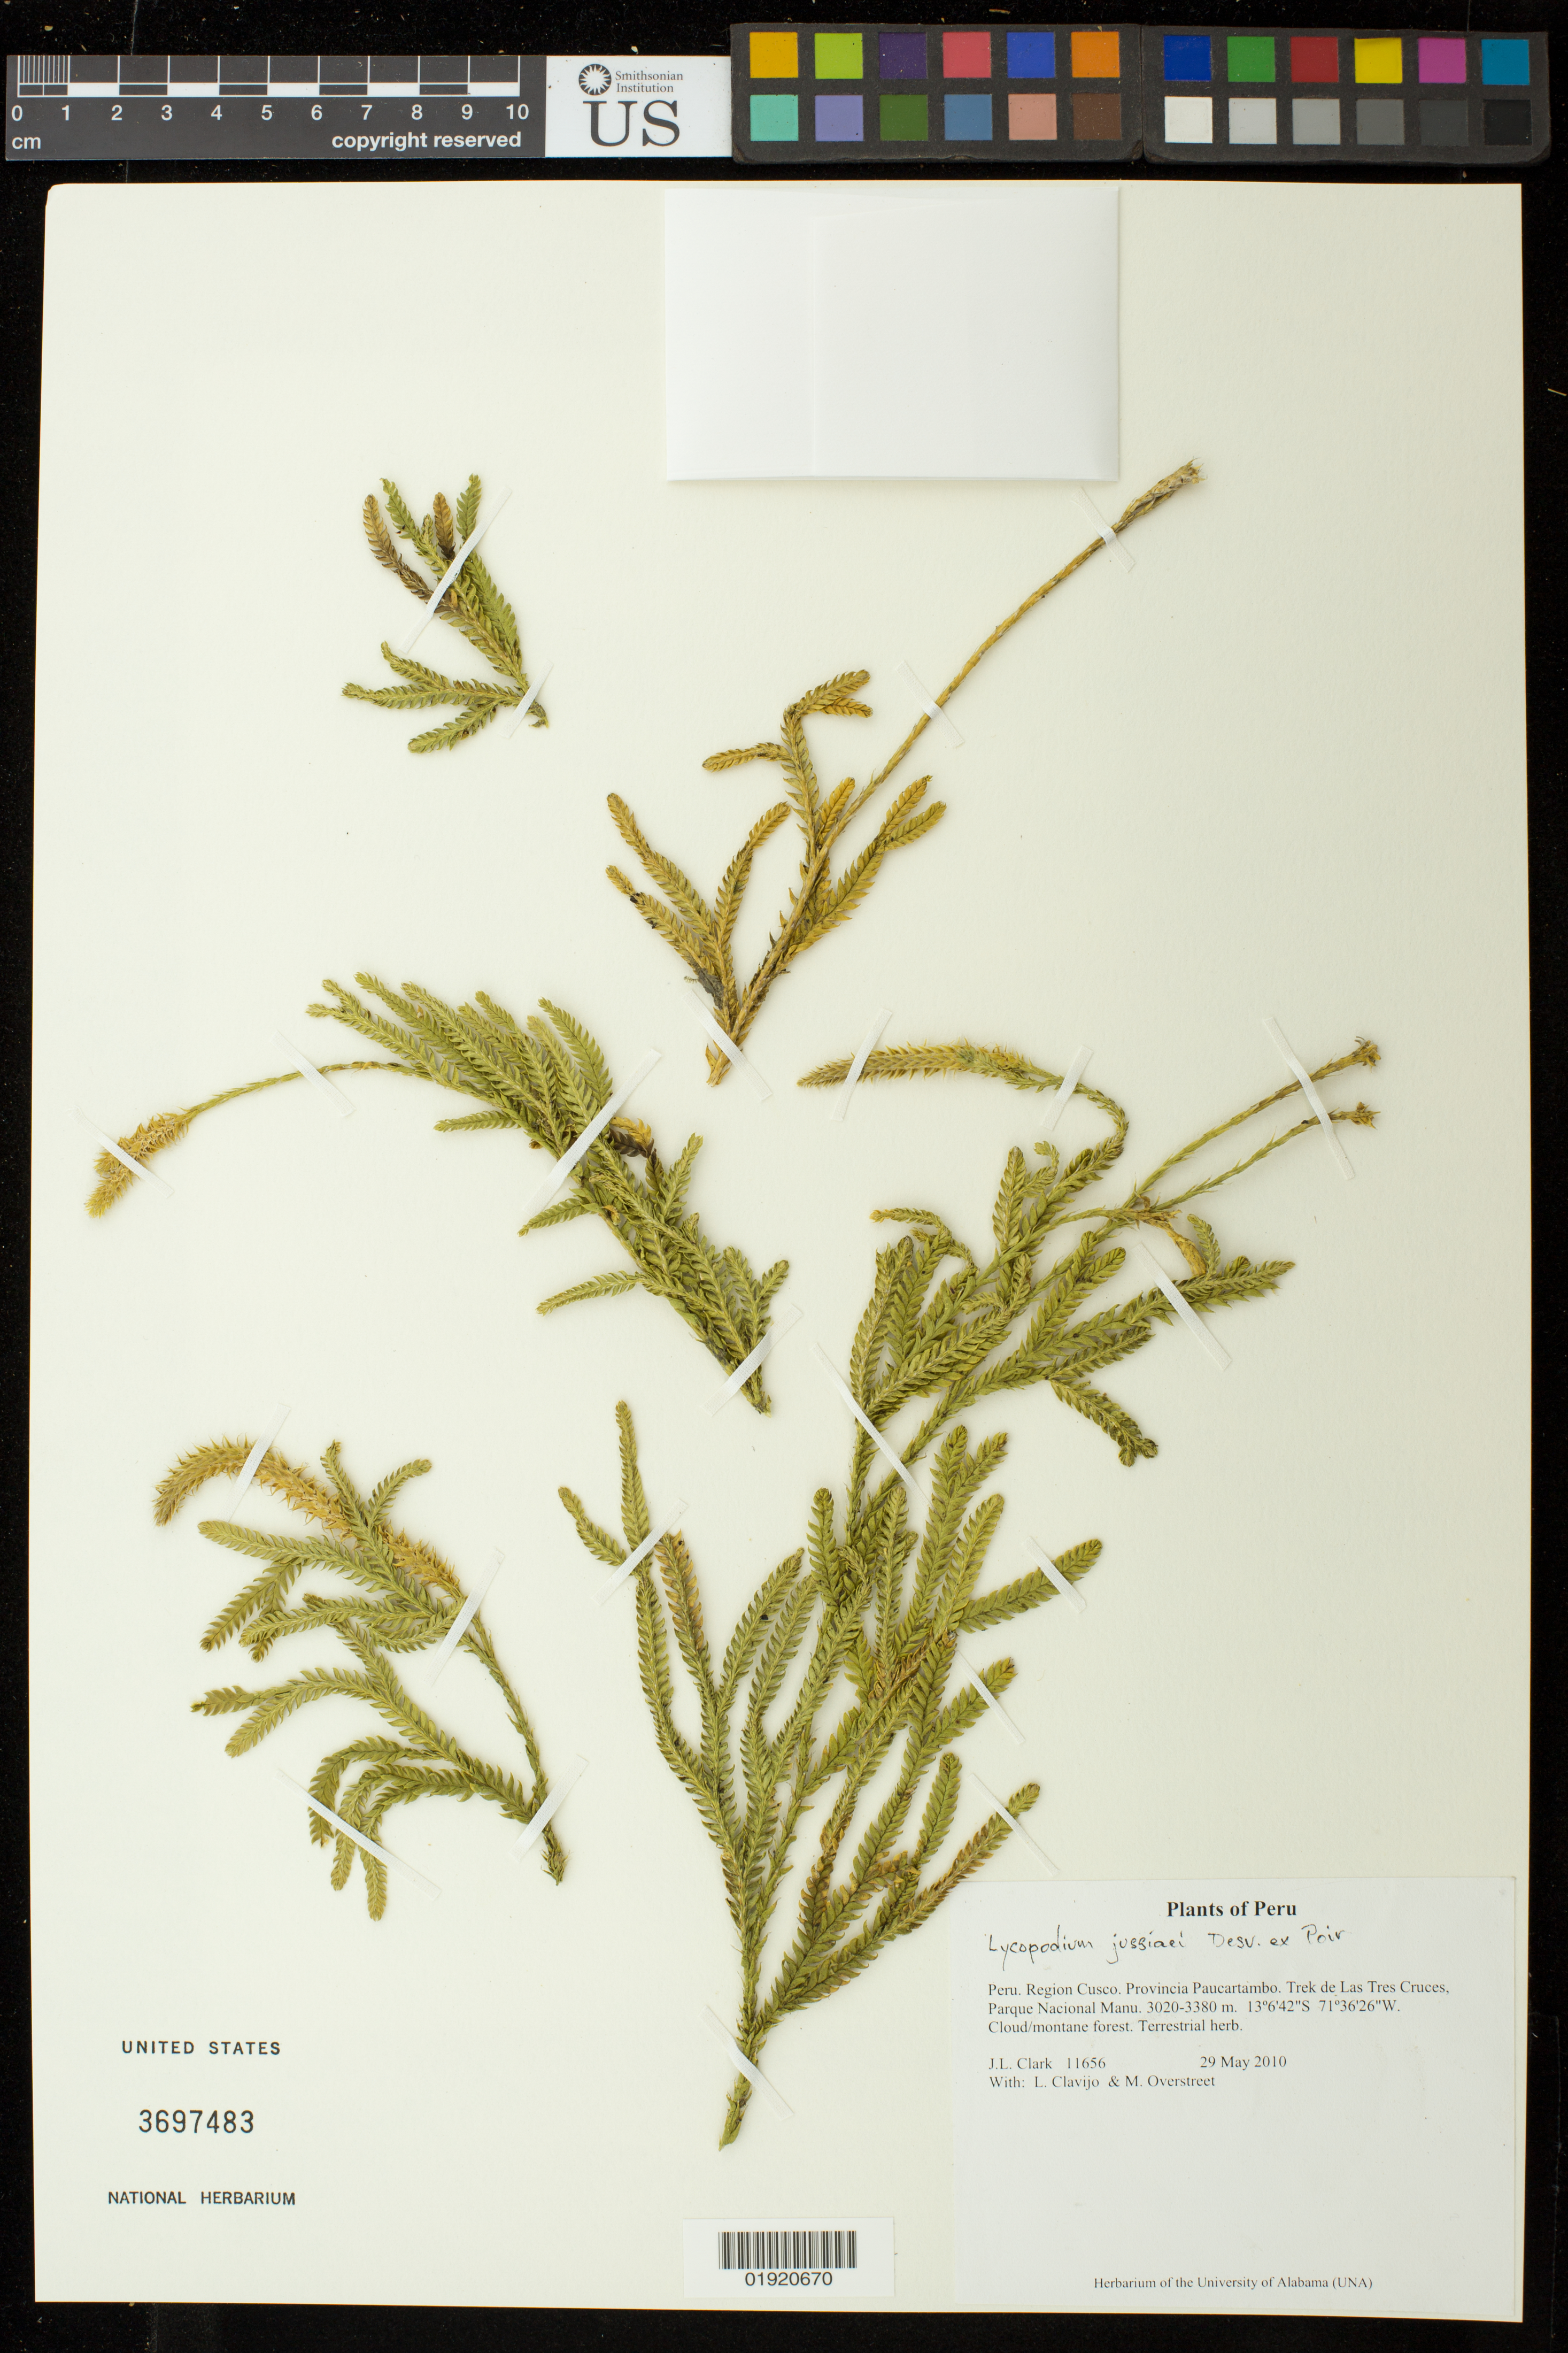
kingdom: Plantae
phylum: Tracheophyta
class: Lycopodiopsida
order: Lycopodiales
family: Lycopodiaceae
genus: Diphasium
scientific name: Diphasium jussiaei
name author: (Desv.) C. Presl ex Rothm.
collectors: J. L. Clark, L. Clavijo & M. Overstreet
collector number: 11656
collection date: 2010-05-29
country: Peru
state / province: Cusco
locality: Peru. Region Cusco. Provincia Paucartambo. Trek de Las Tres Cruces, Parque Nacional Manu.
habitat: Cloud/montane forest.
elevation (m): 3020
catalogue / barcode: US 3697483